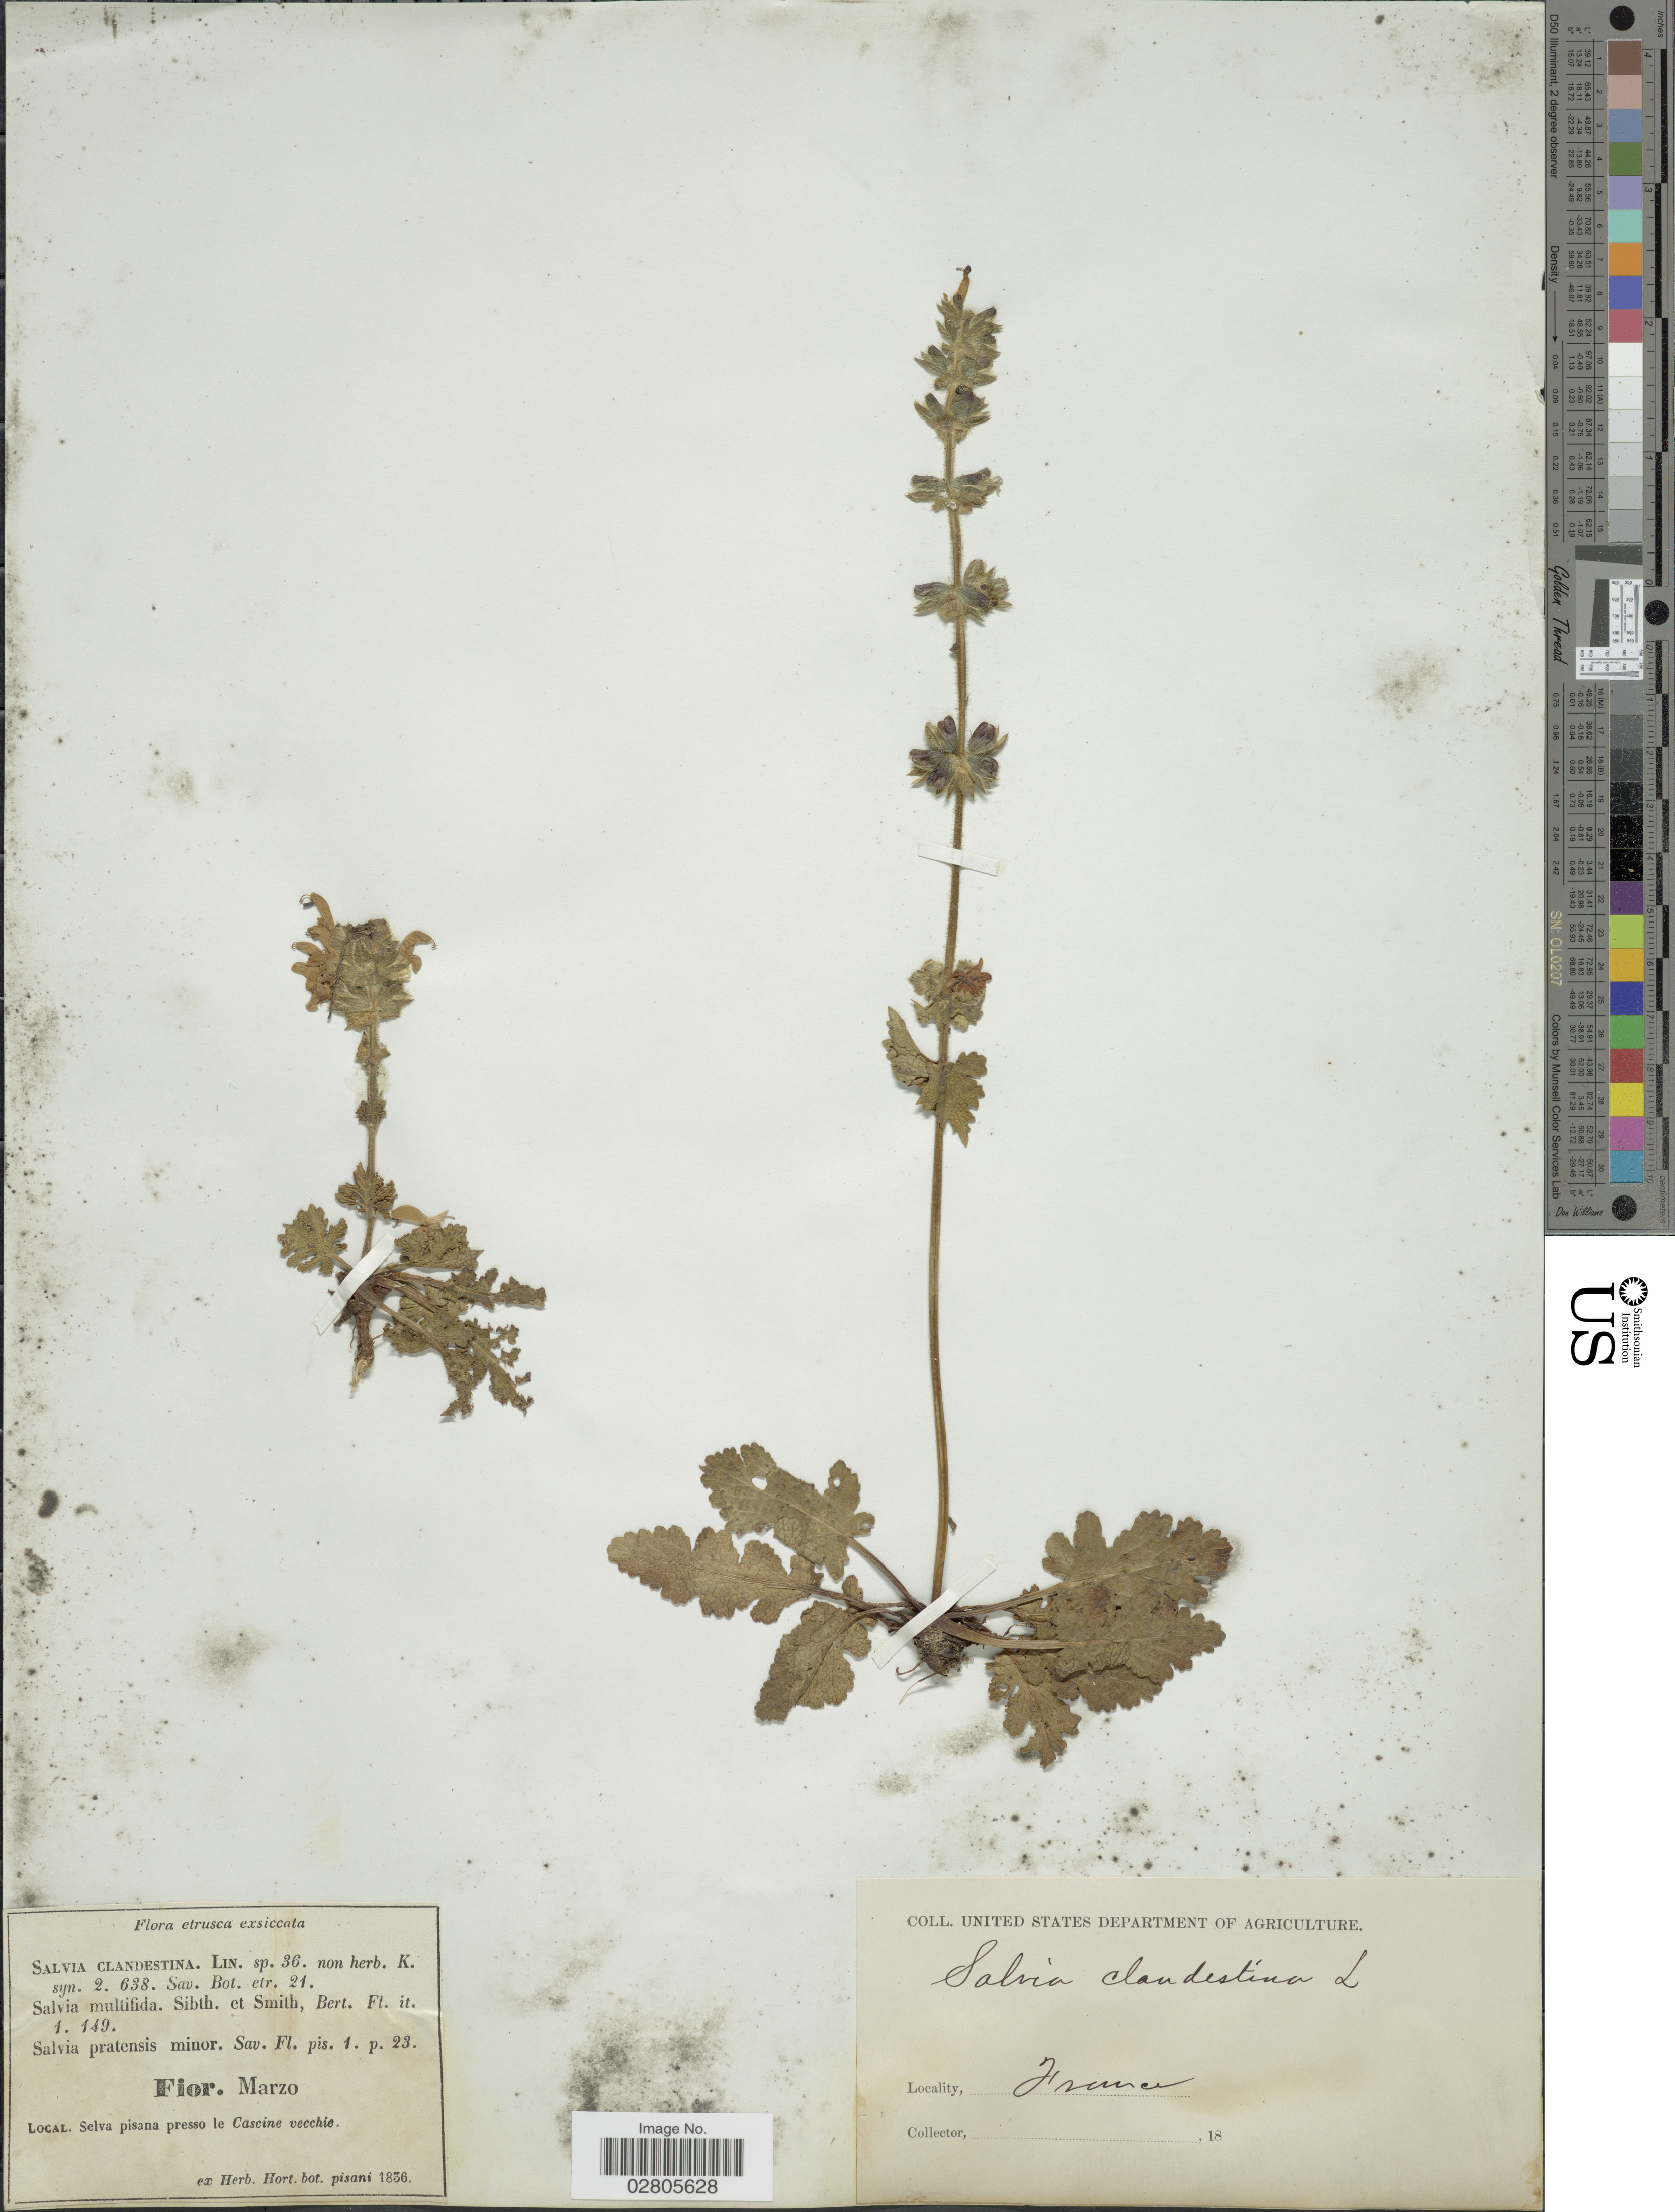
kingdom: Plantae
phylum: Tracheophyta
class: Magnoliopsida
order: Lamiales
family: Lamiaceae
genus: Salvia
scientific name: Salvia clandestina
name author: L.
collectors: ex herb. Hort. Bot. Pisani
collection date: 1836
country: France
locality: Etrusca. Selva pisana presso le Cascine vecchie.